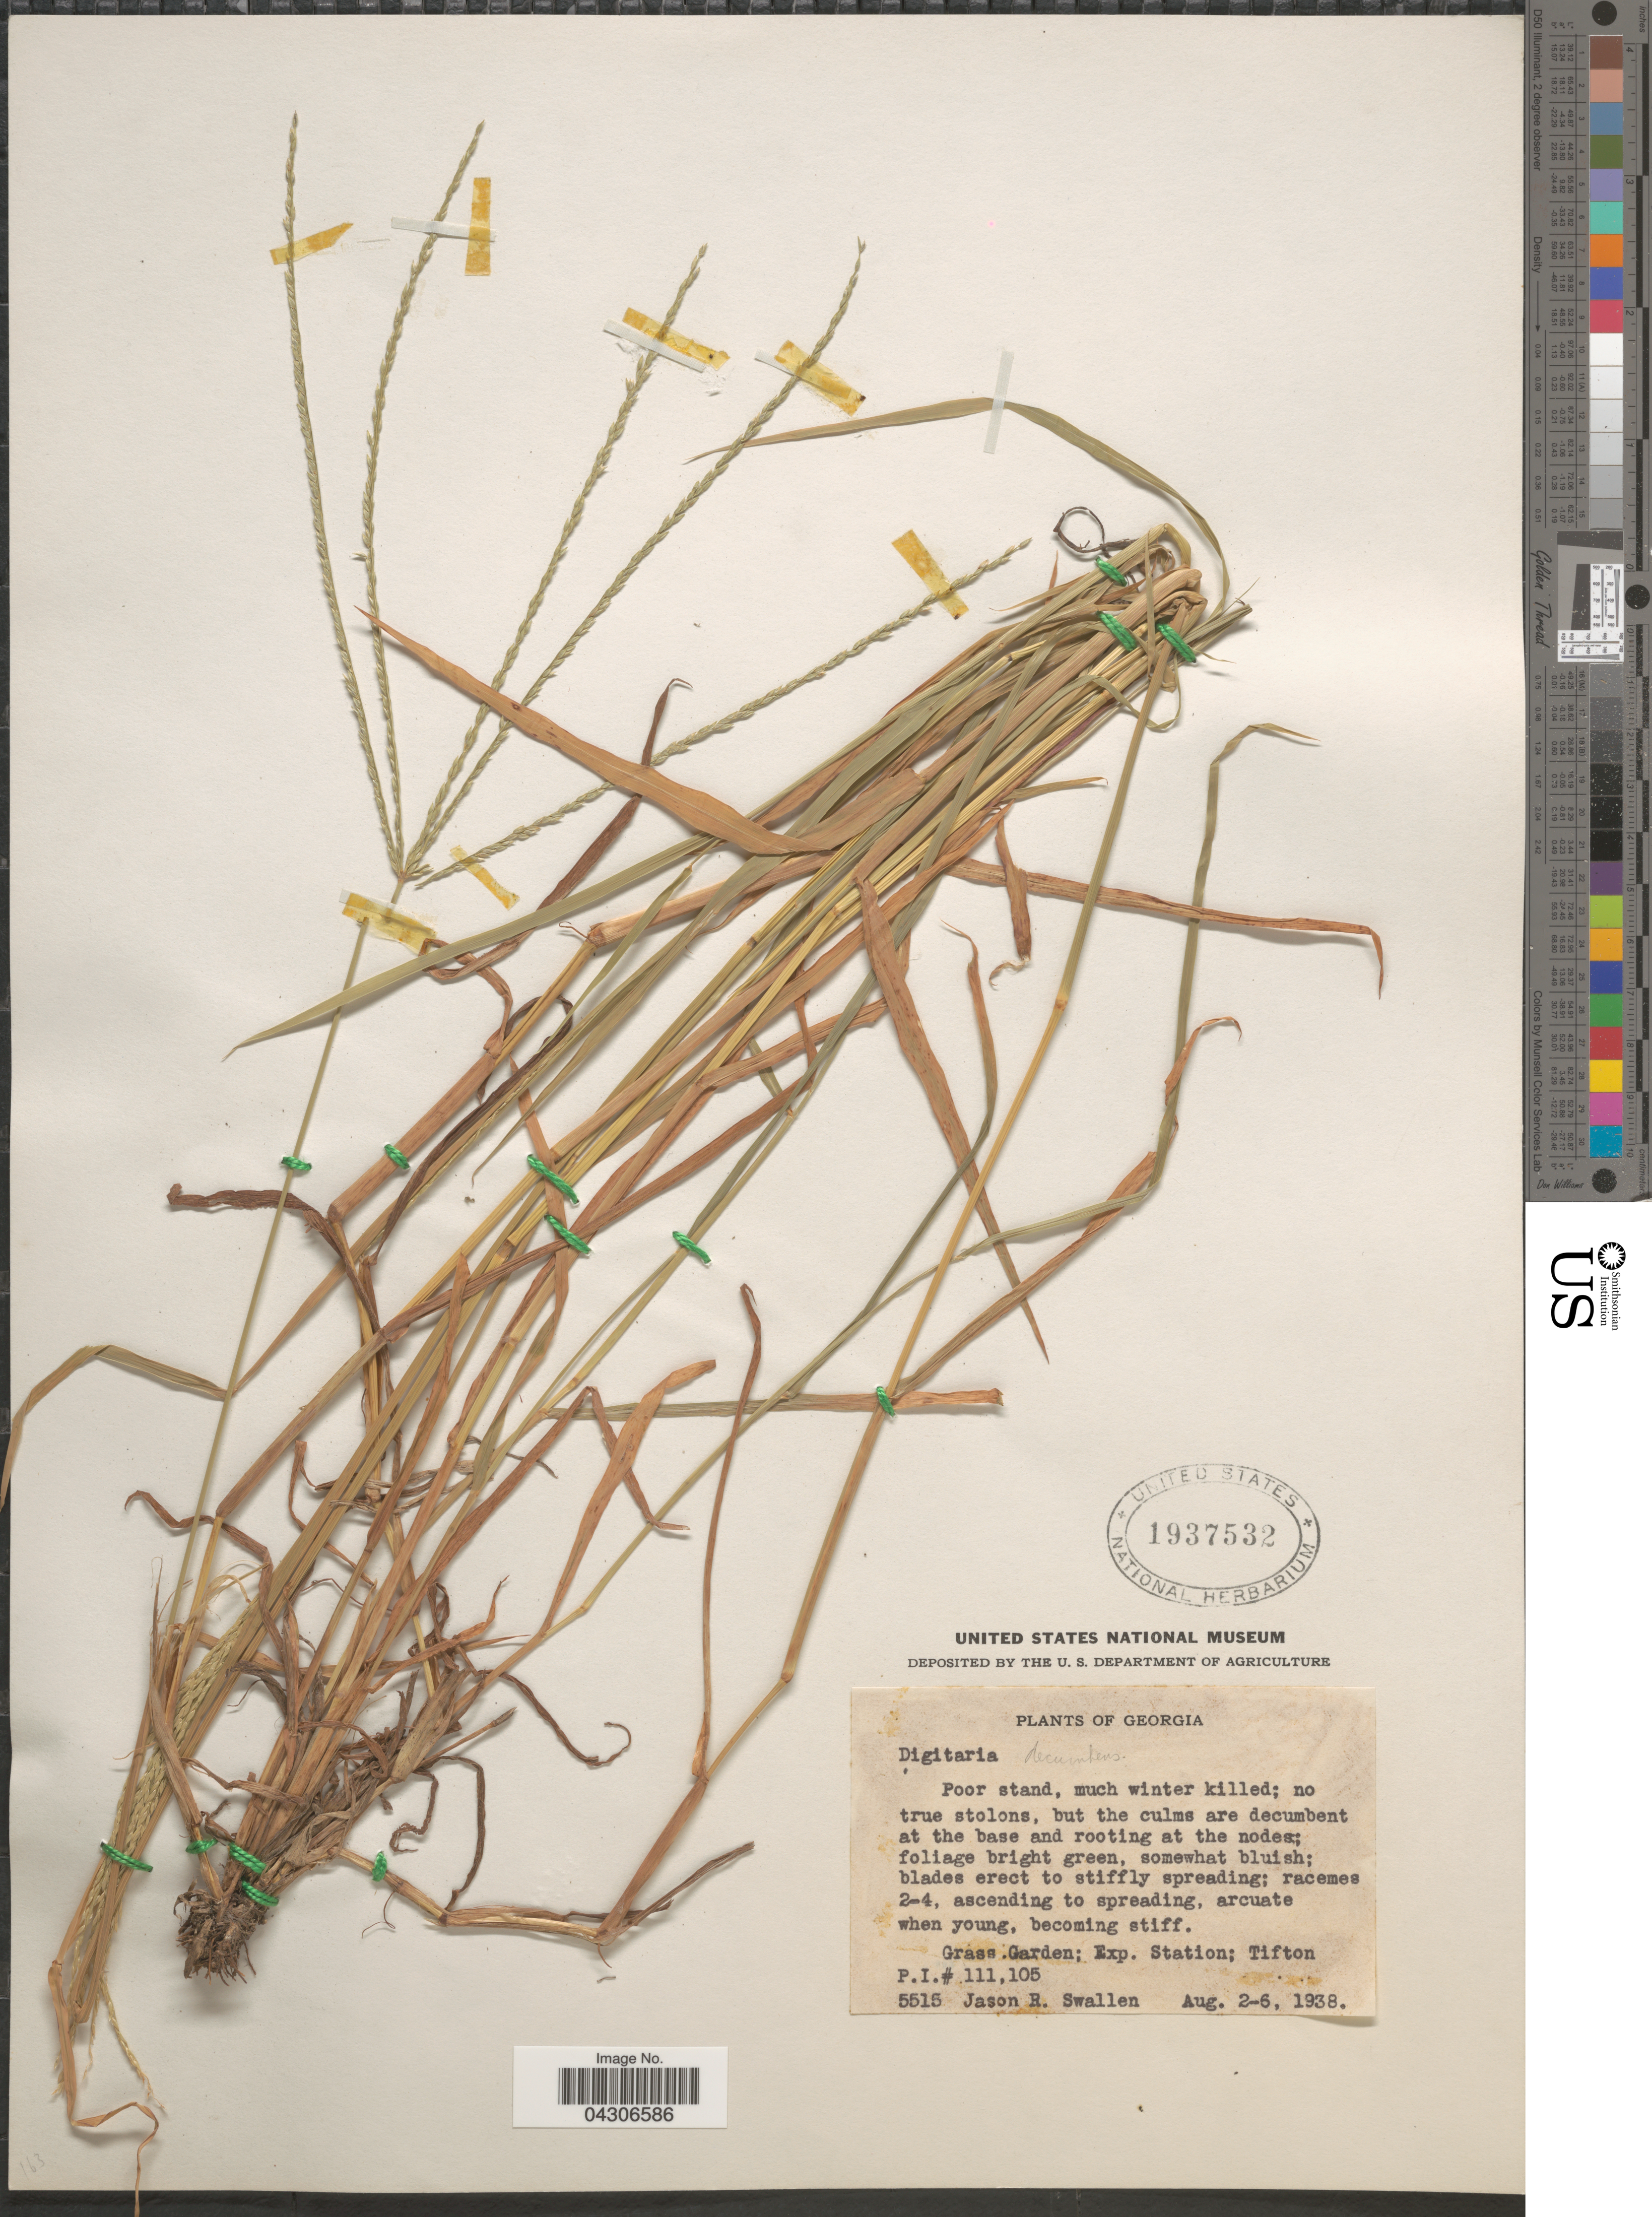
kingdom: Plantae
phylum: Tracheophyta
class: Liliopsida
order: Poales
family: Poaceae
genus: Digitaria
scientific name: Digitaria sp.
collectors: J. R. Swallen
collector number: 5515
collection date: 1938-08-02/1938-08-06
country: United States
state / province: Georgia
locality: Grass Garden; Exp. Station; Tifton.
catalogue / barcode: US 1937532